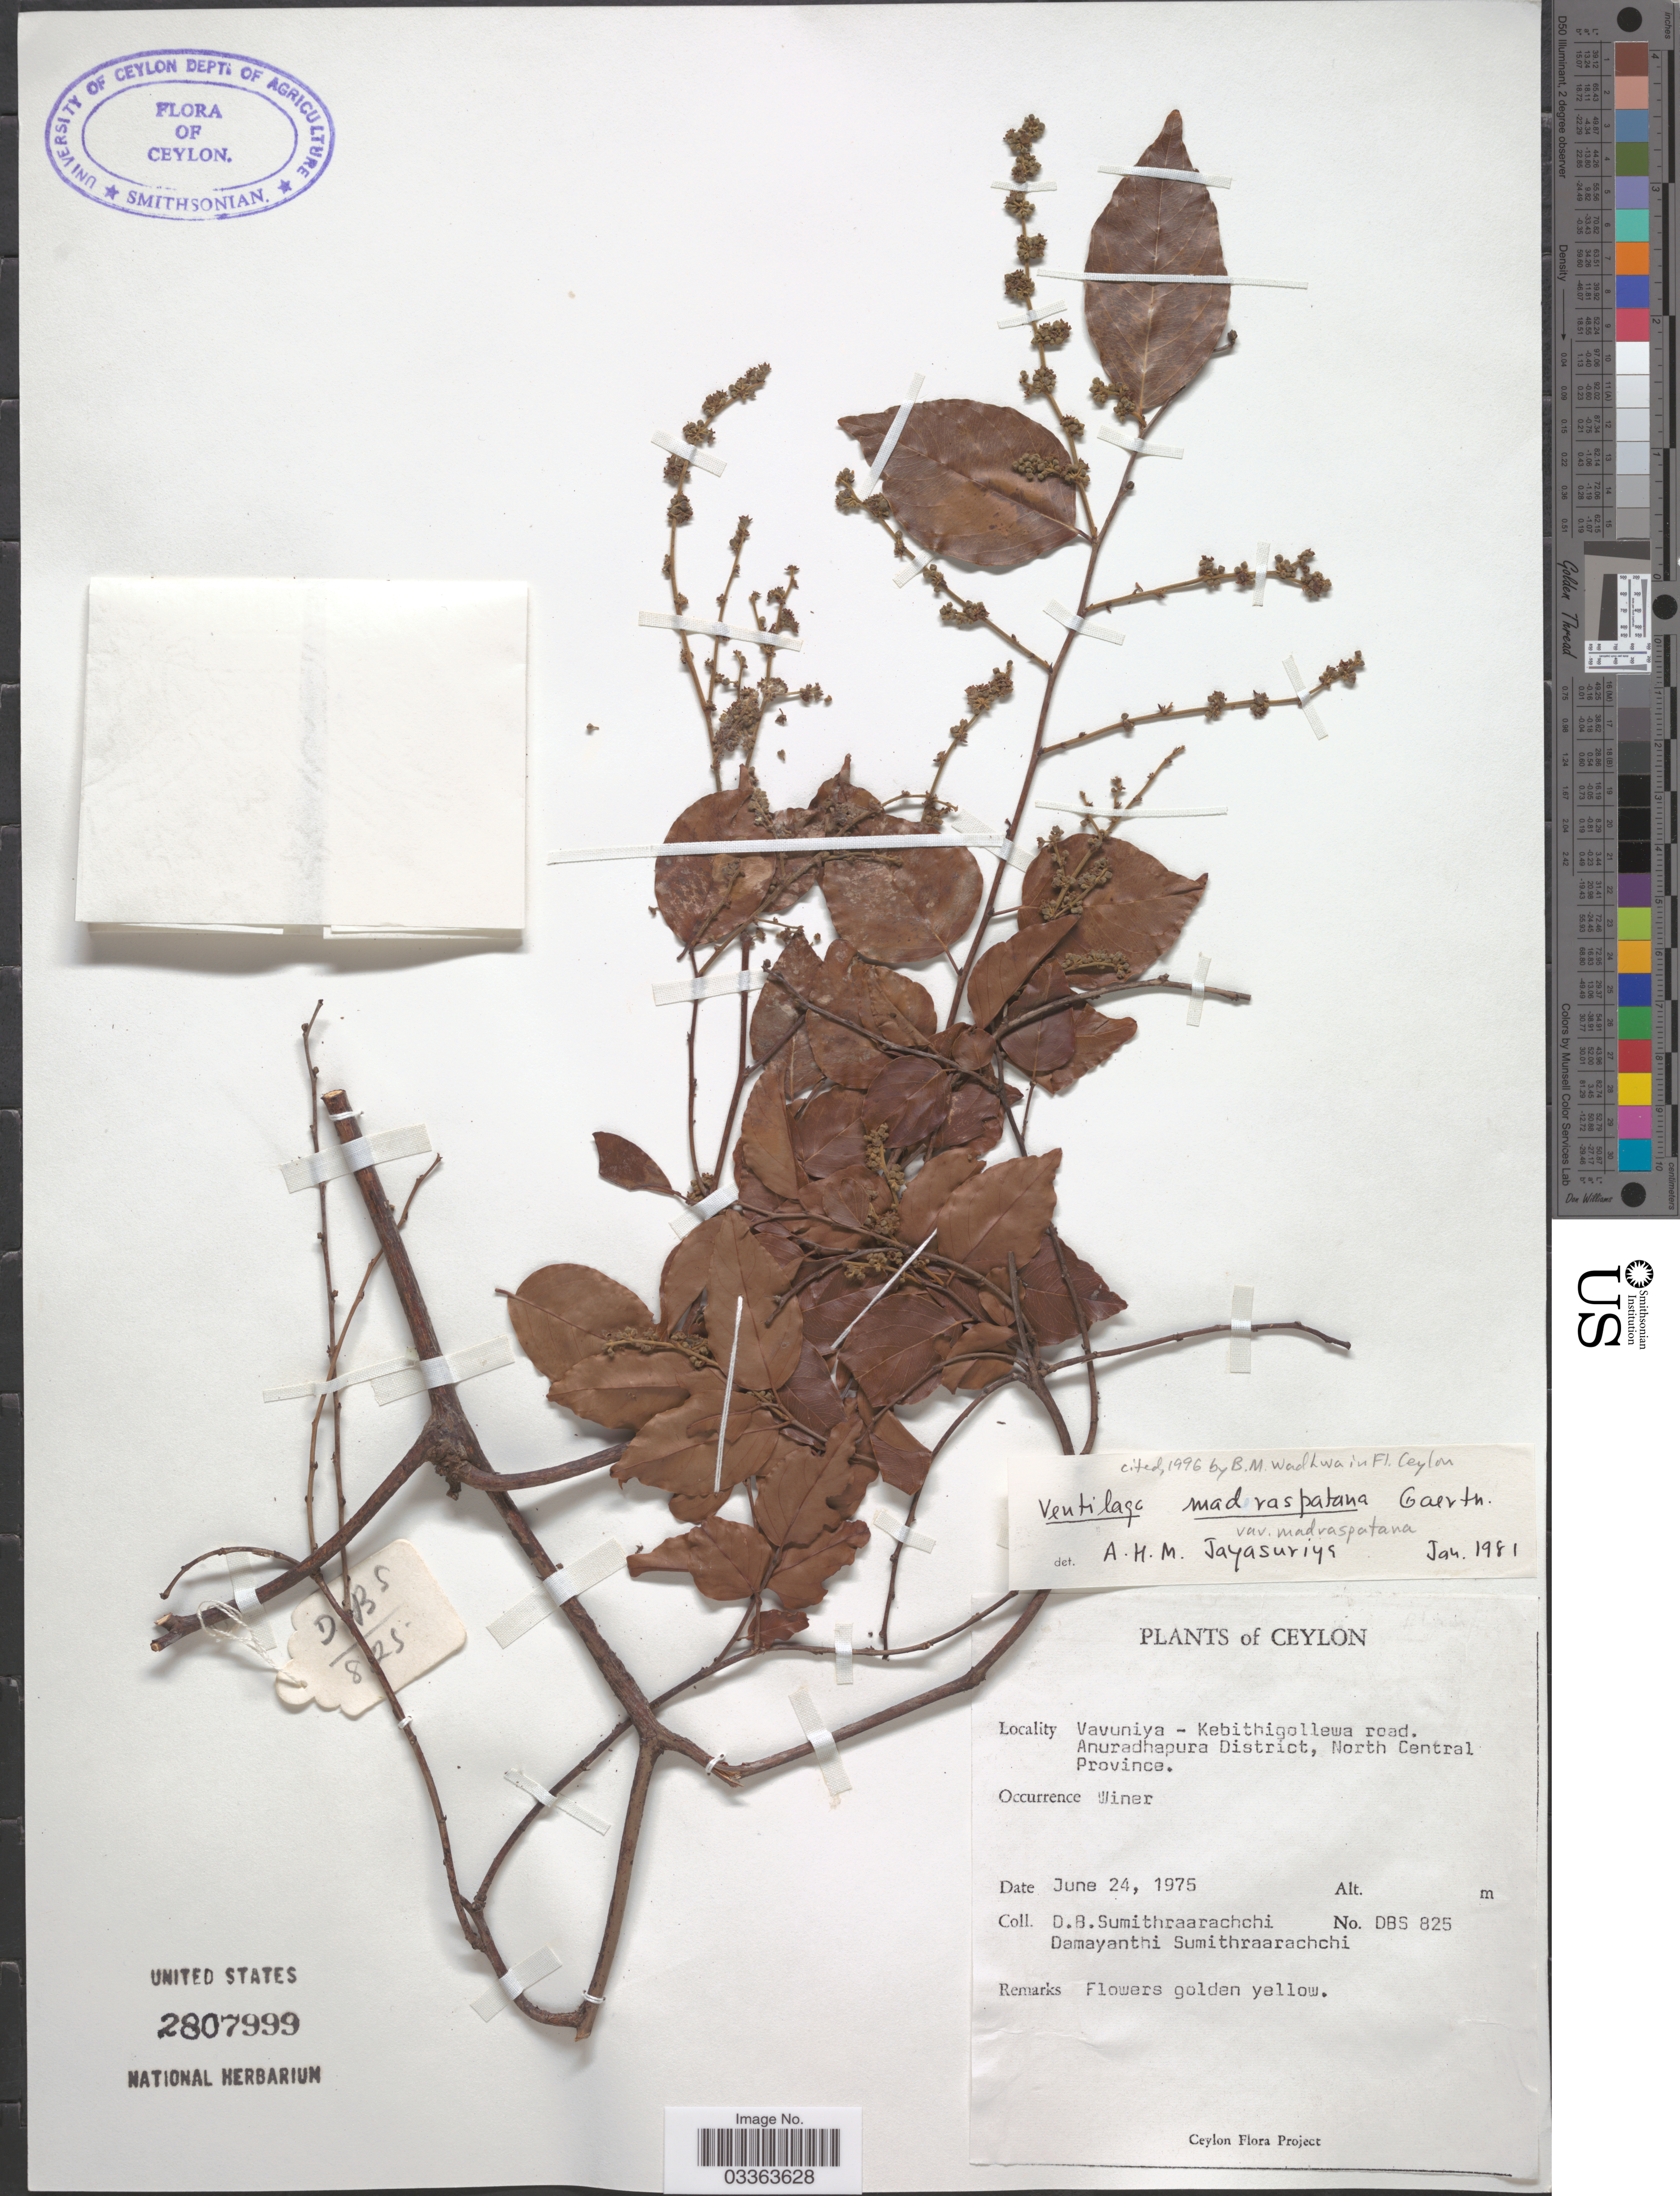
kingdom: Plantae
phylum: Tracheophyta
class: Magnoliopsida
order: Rosales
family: Rhamnaceae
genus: Ventilago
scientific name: Ventilago madraspatana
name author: Gaertn.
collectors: D. B. Sumithraarachchi & D. Sumithraarachchi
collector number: DBS 825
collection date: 1975-06-24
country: Sri Lanka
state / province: North Central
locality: Ceylon. Vavuniya - Kebithigollewa road. Anuradhapura District. Winer. [unsure placement]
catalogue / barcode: US 2807999